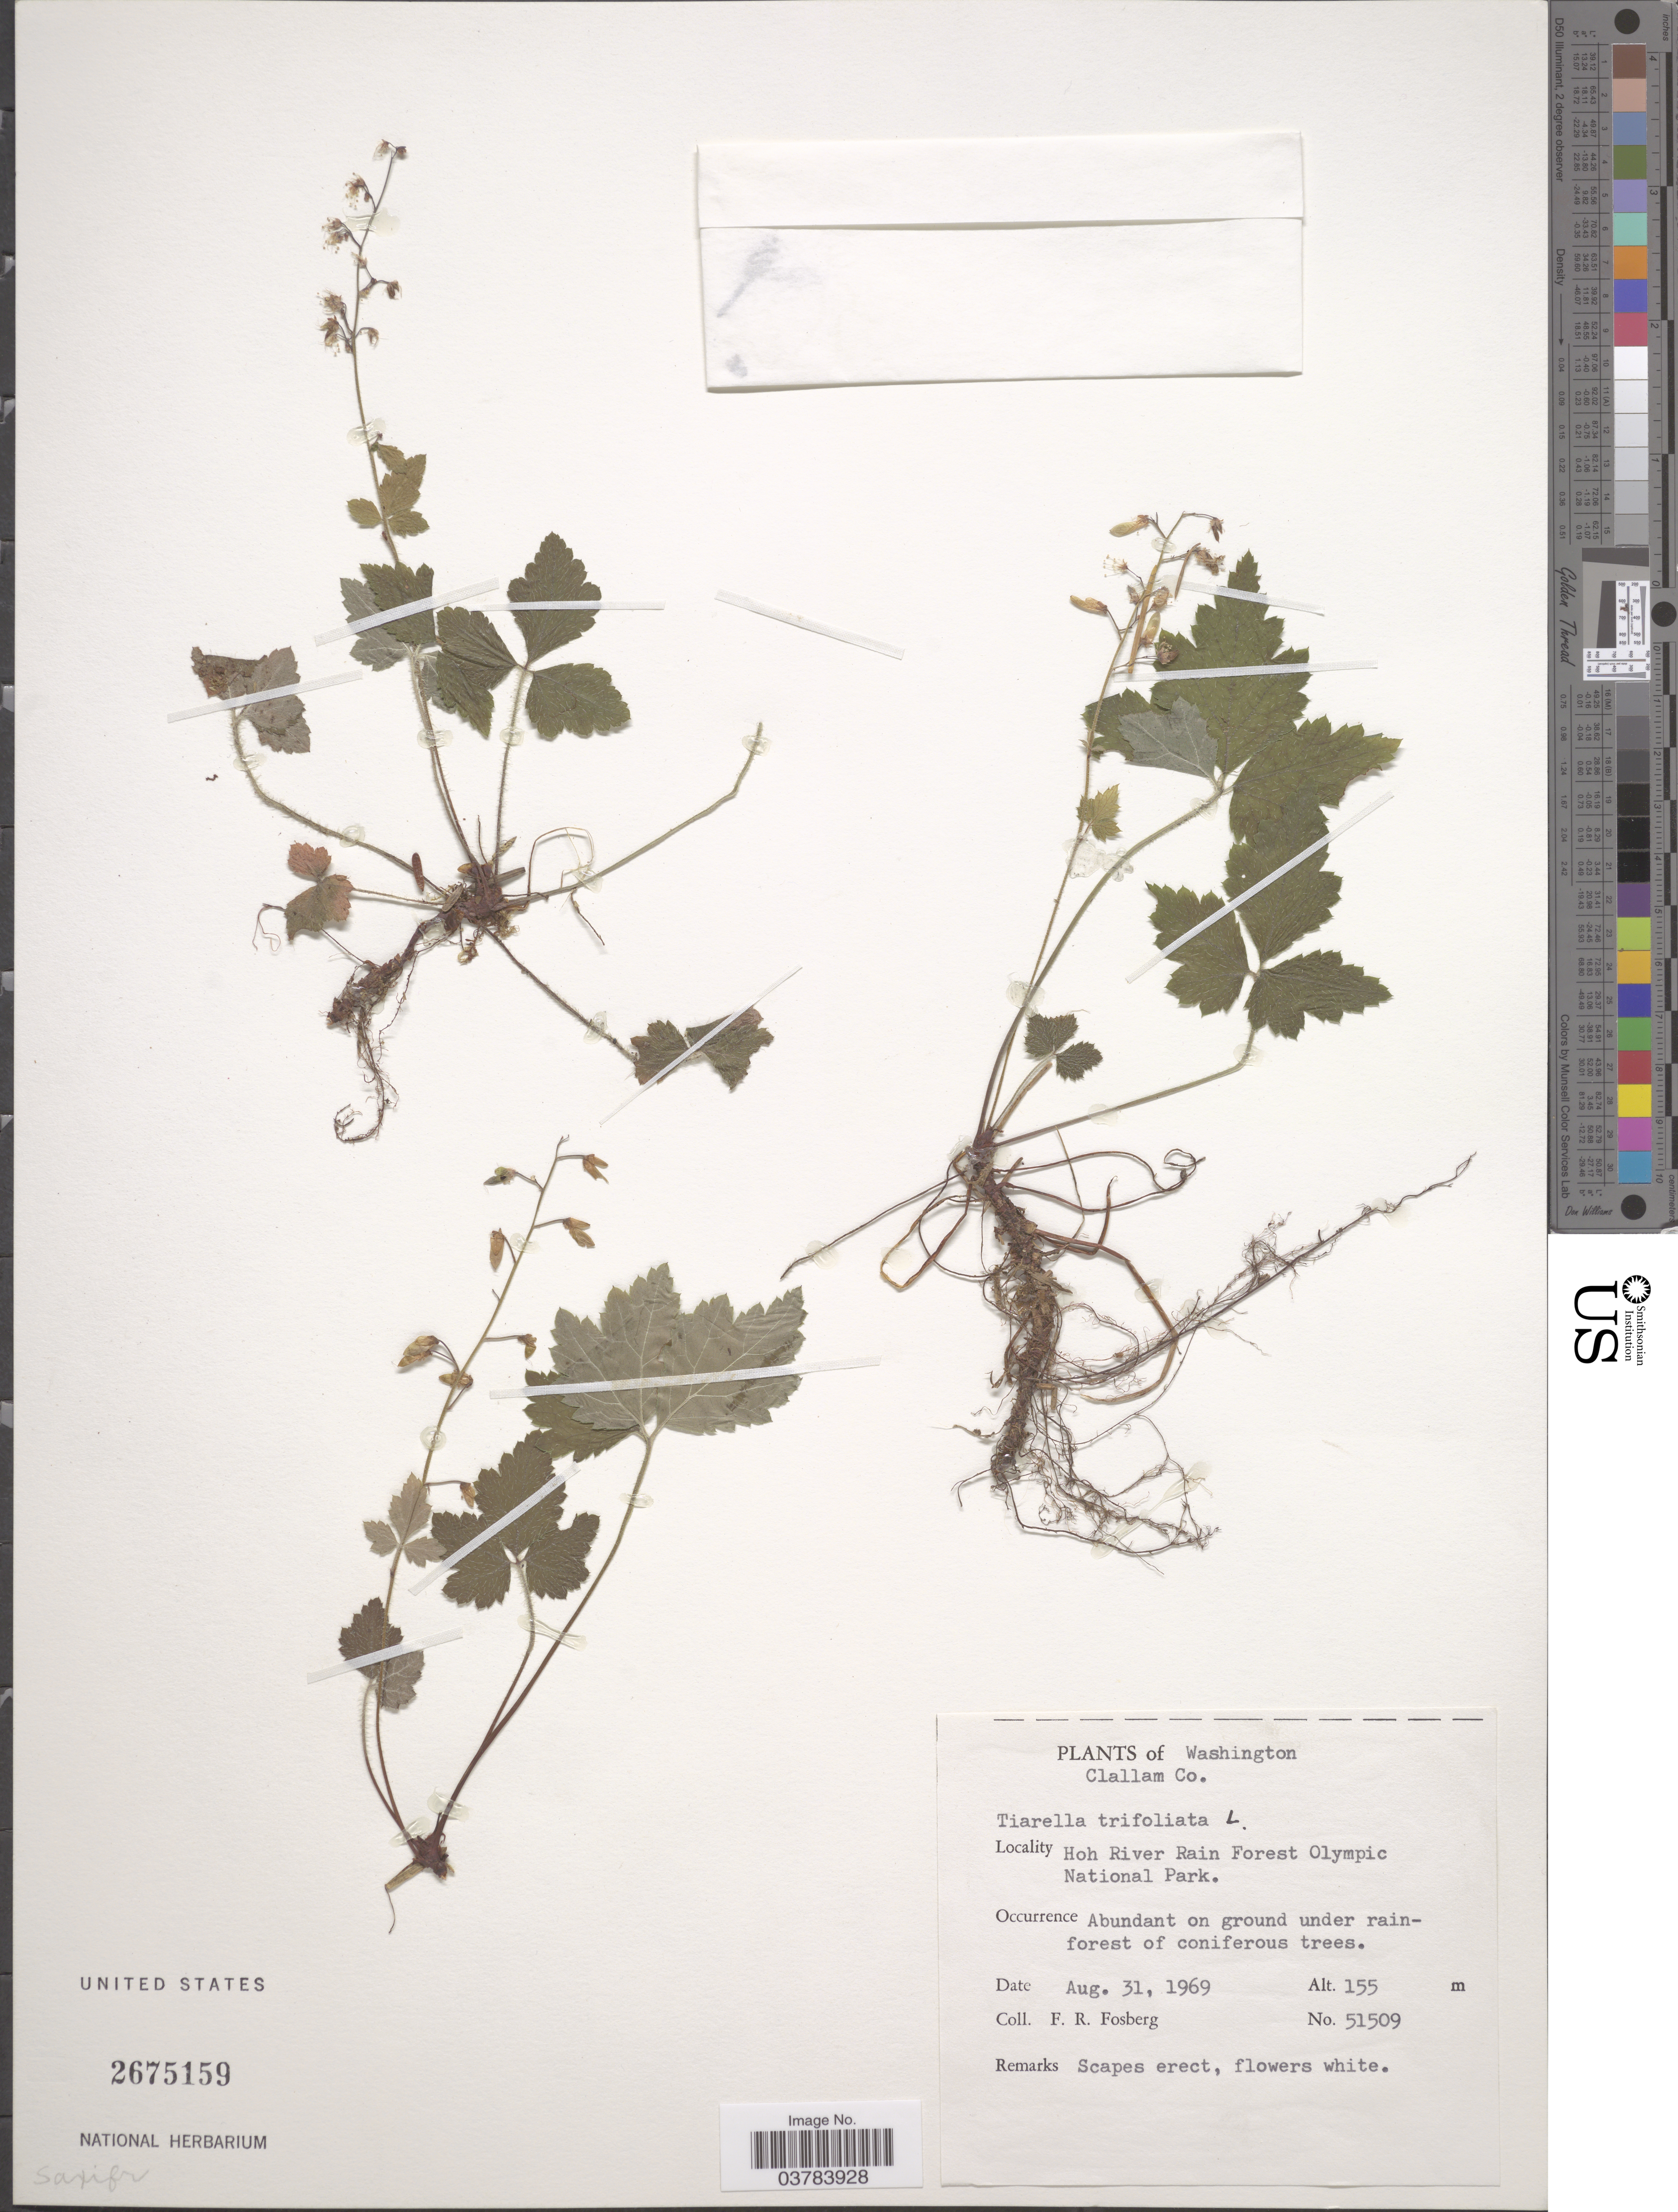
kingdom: Plantae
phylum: Tracheophyta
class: Magnoliopsida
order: Saxifragales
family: Saxifragaceae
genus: Tiarella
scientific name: Tiarella trifoliata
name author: L.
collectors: F. R. Fosberg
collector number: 51509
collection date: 1969-08-31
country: United States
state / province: Washington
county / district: Clallam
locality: Clallam Co. Hoh River Rain Forest Olympic National Park.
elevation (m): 155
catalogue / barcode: US 2675159